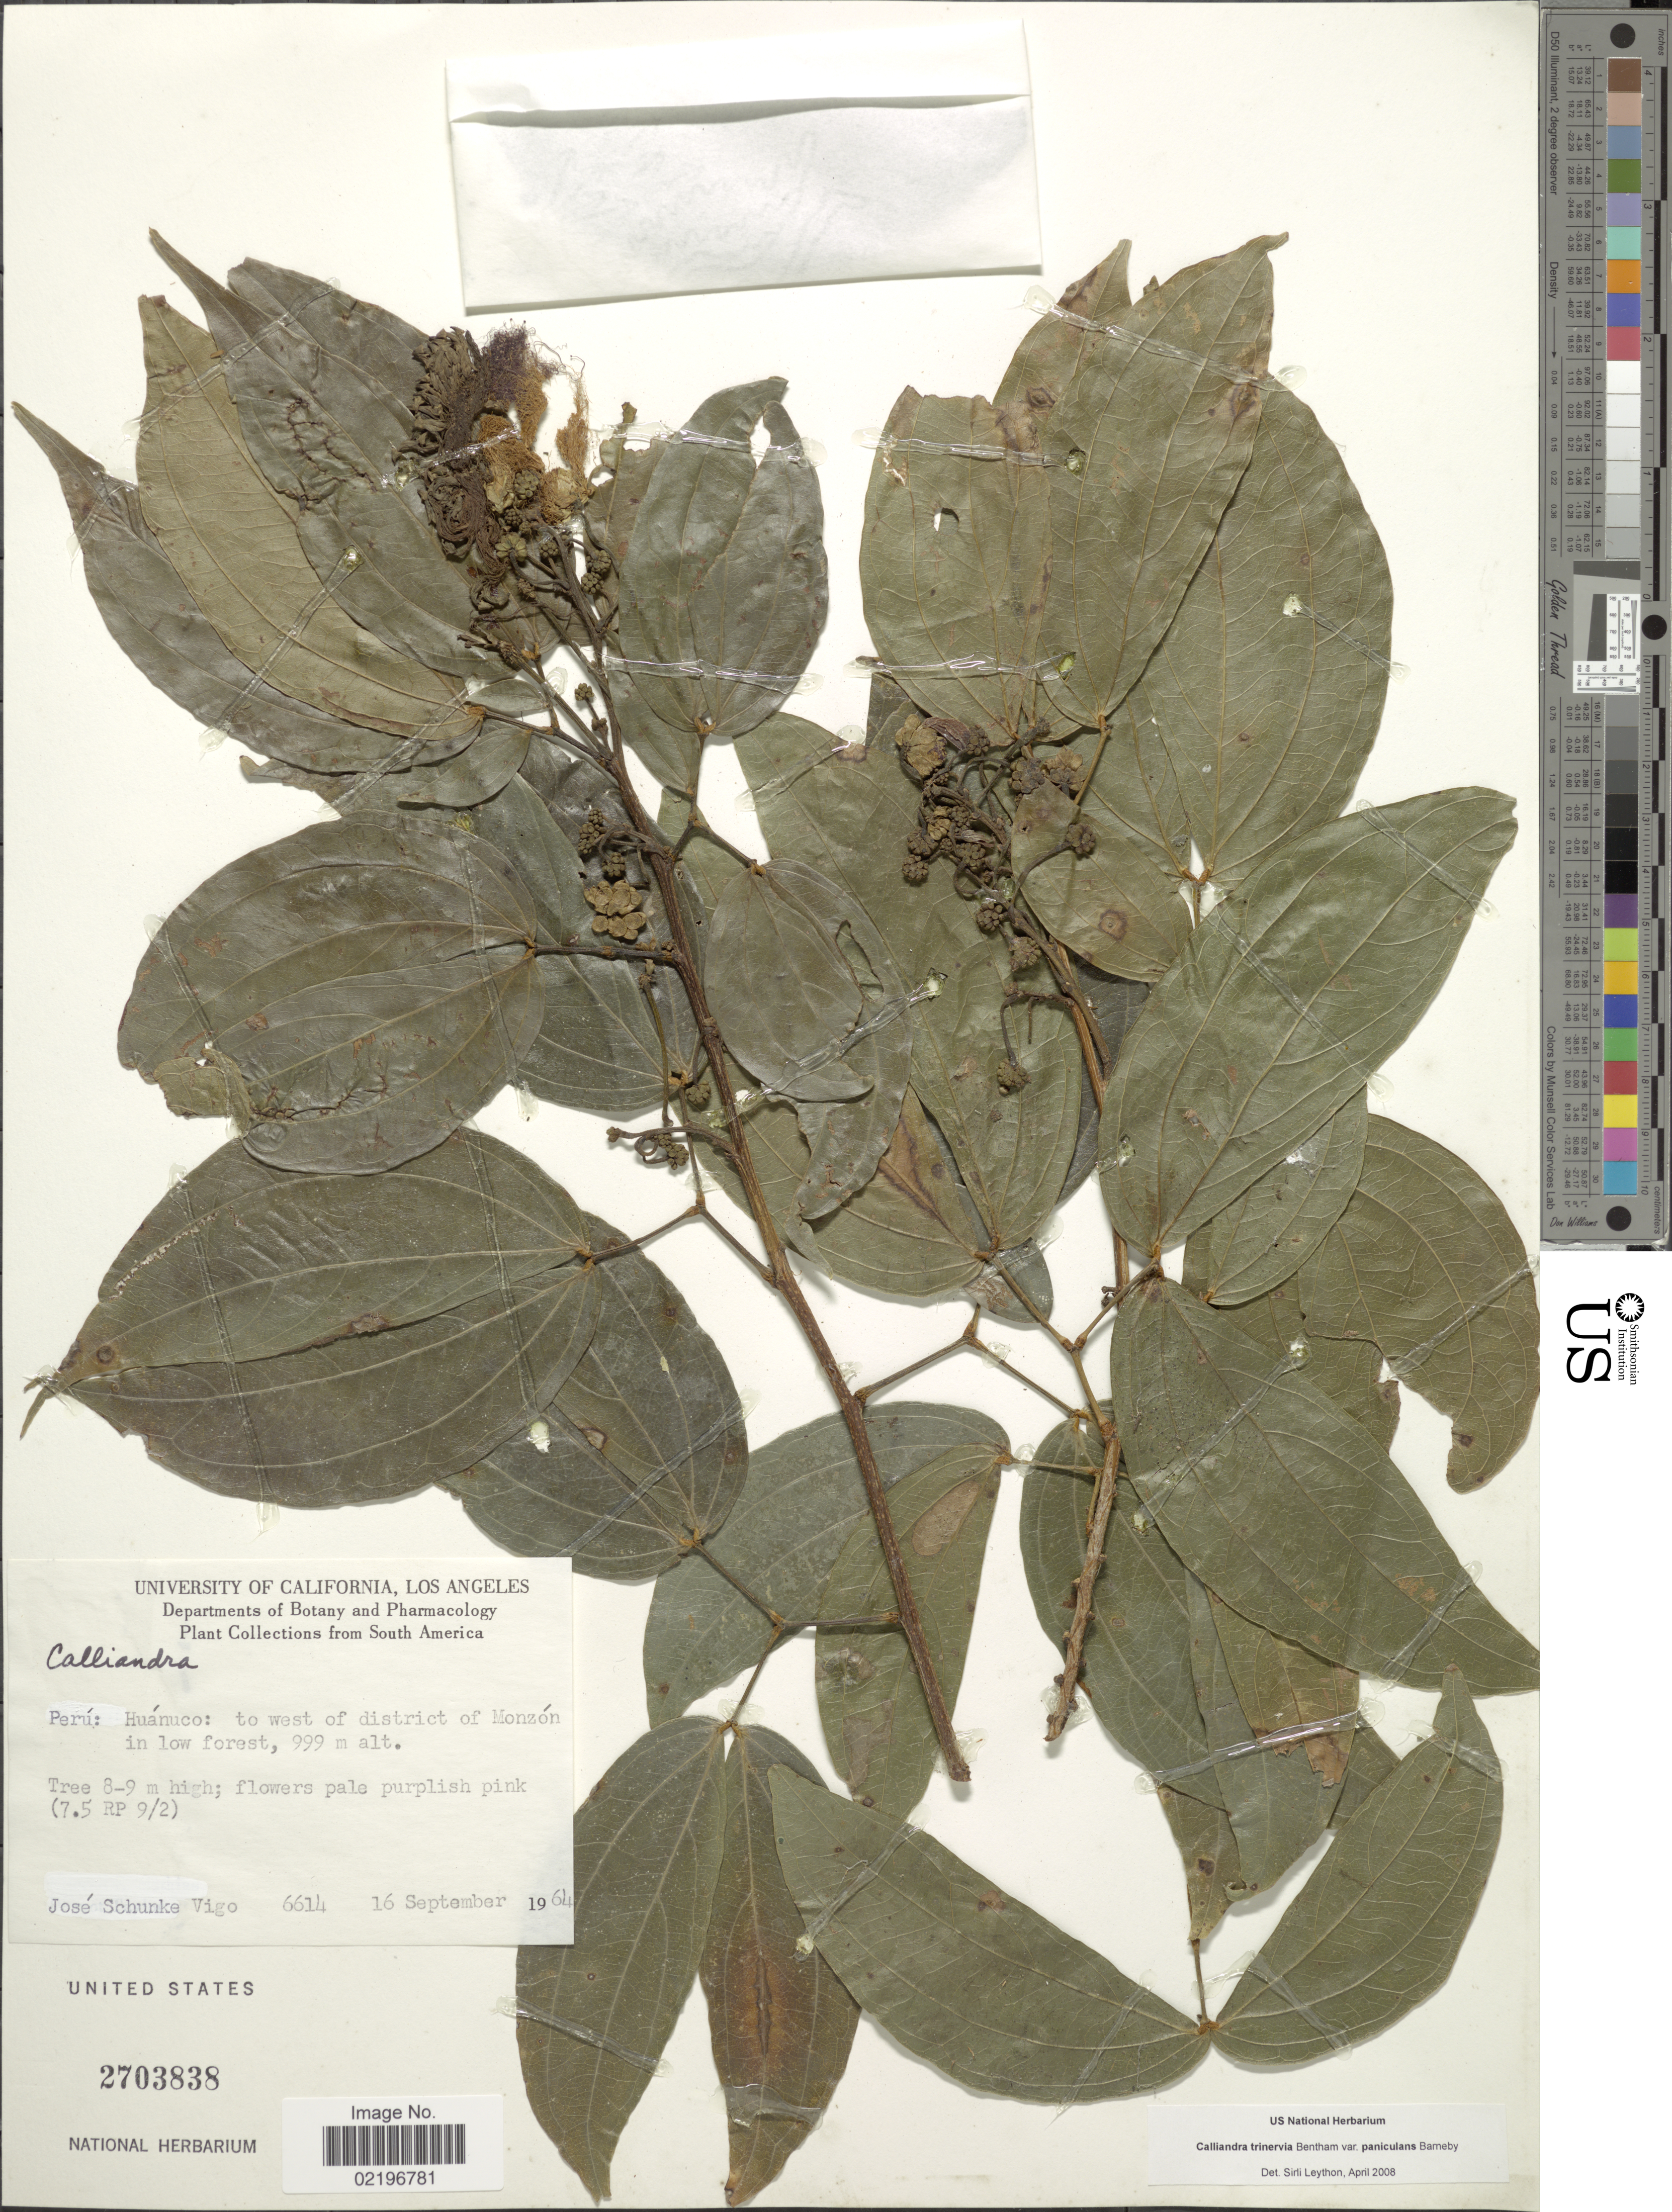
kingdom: Plantae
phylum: Tracheophyta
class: Magnoliopsida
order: Fabales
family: Fabaceae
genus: Calliandra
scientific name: Calliandra trinervia var. paniculans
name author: Barneby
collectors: J. Schunke Vigo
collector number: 6614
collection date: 1964-09-16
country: Peru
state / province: Huánuco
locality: To west of district of Monzon in low forest.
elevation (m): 999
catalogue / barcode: US 2703838